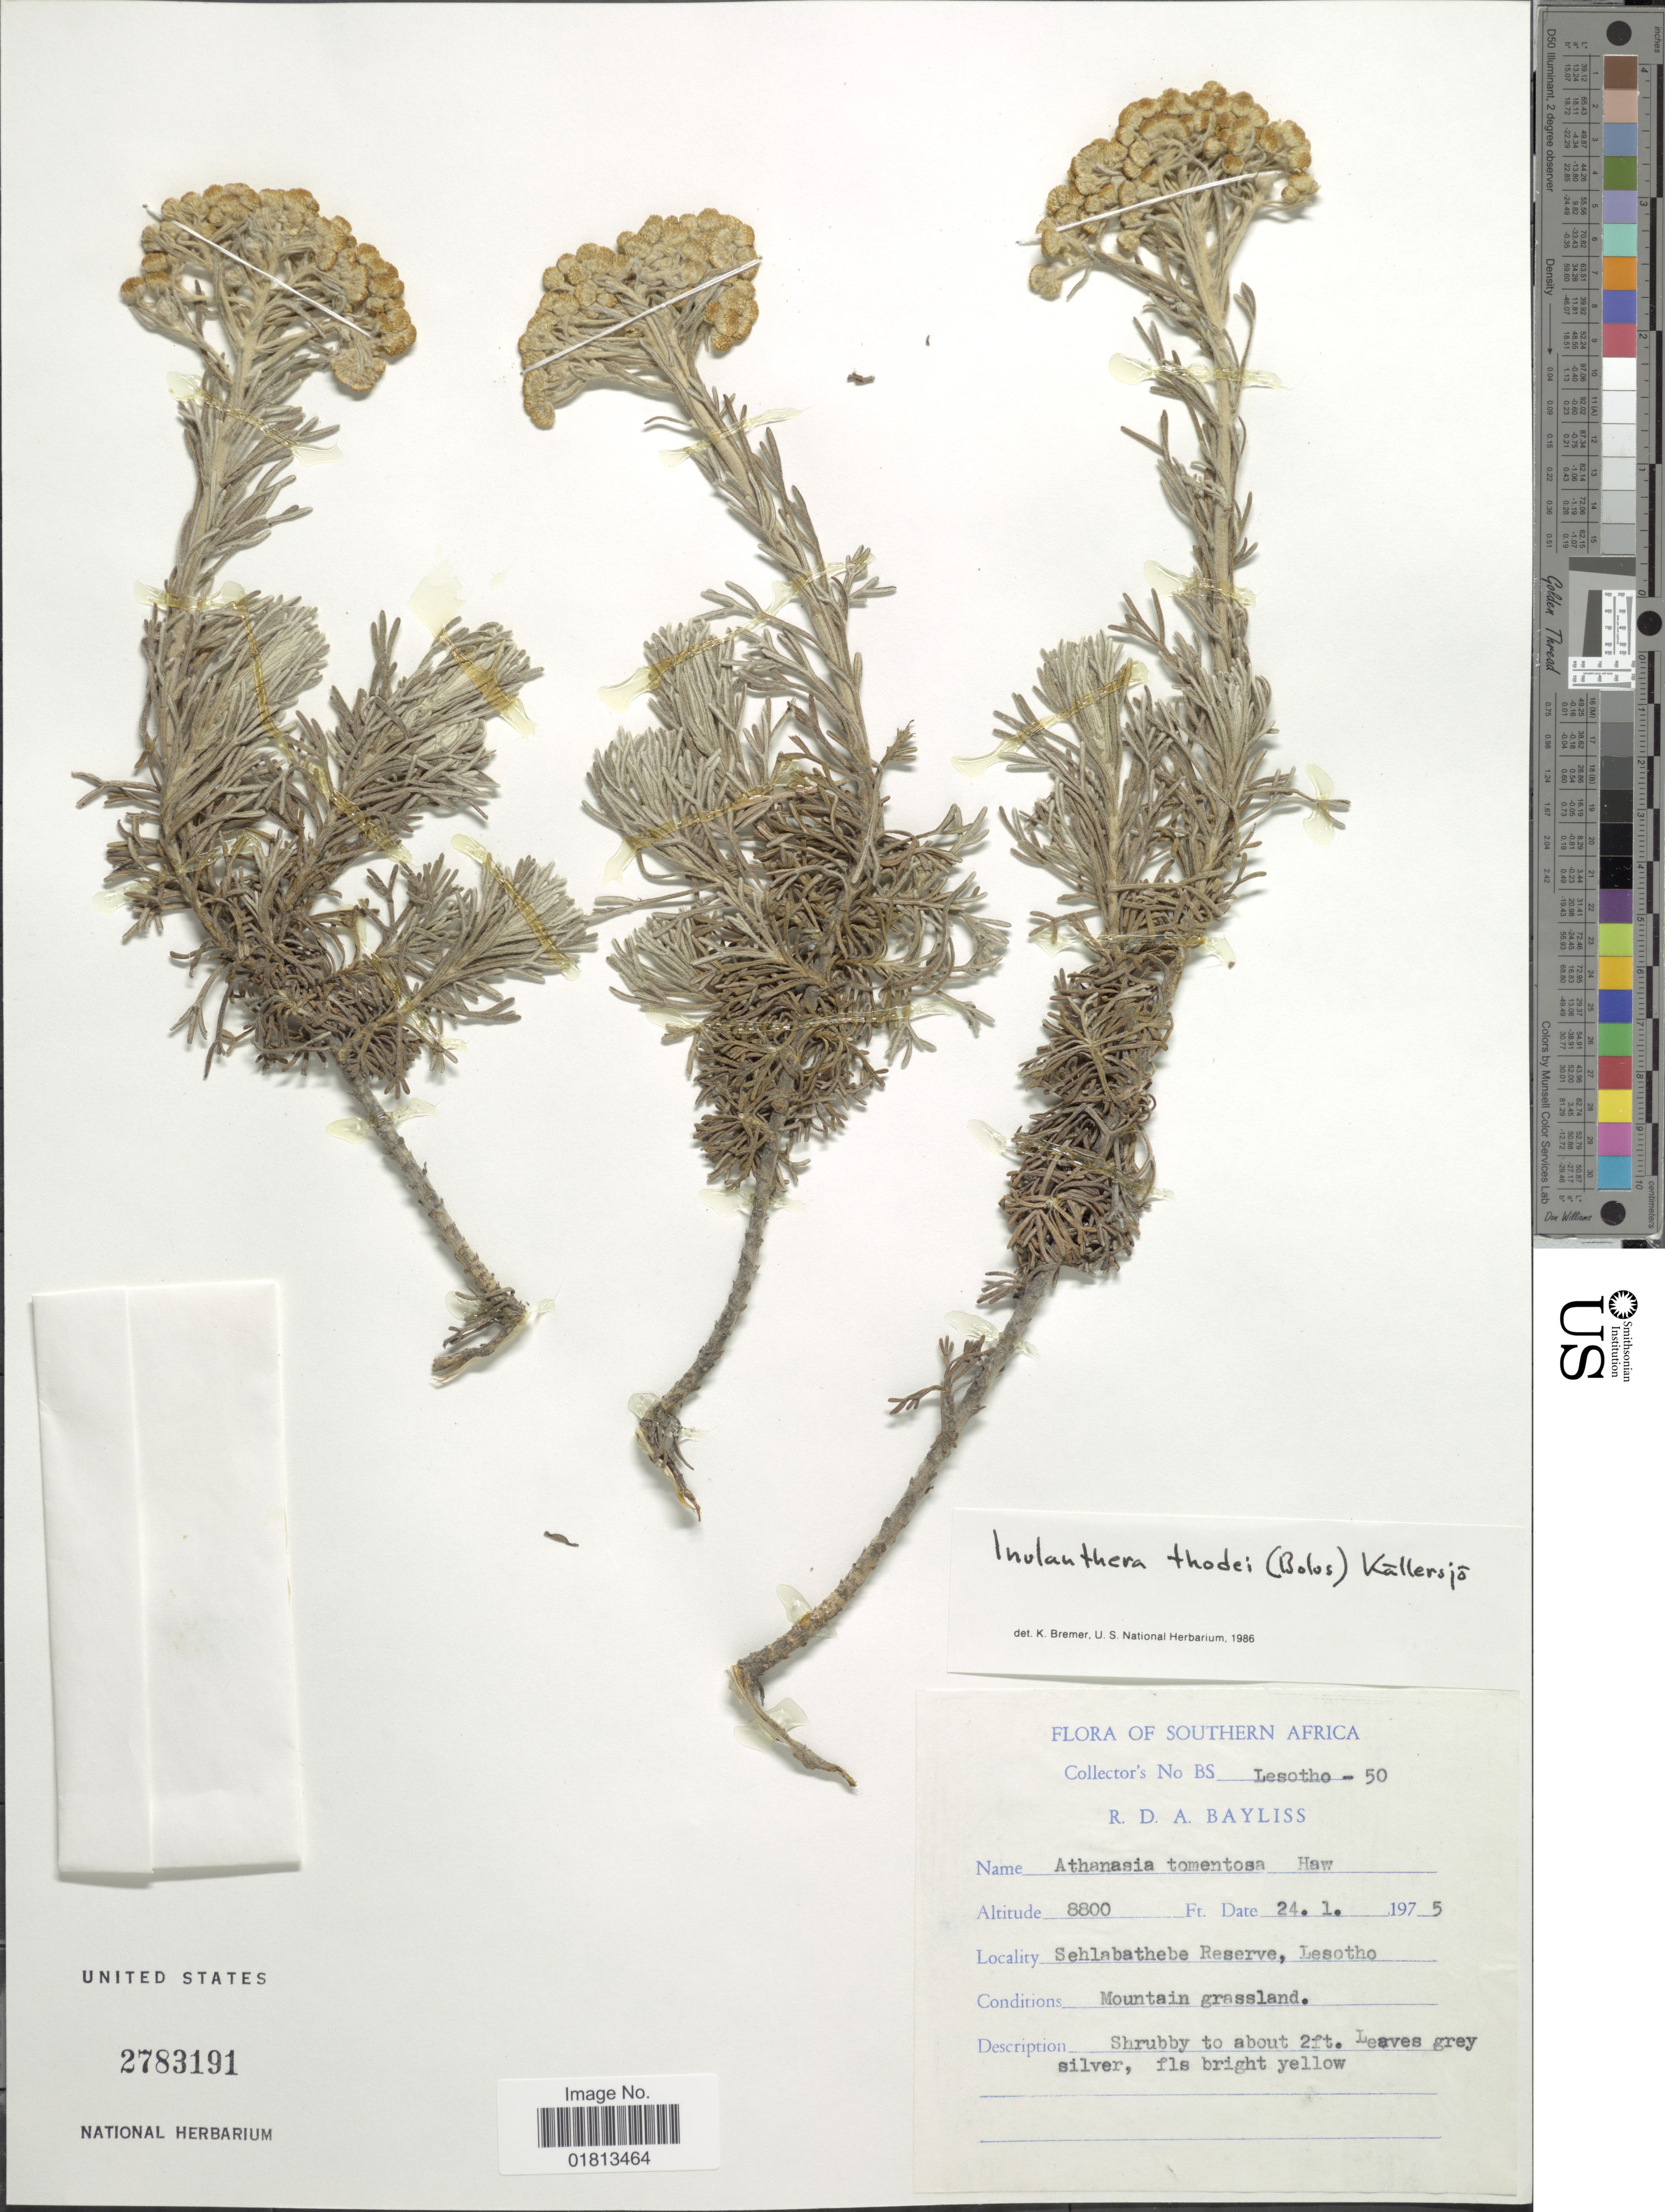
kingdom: Plantae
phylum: Tracheophyta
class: Magnoliopsida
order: Asterales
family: Asteraceae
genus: Inulanthera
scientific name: Inulanthera thodei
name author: (Bolus) Källersjö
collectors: R. Bayliss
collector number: BS 50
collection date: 1975-01-24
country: Lesotho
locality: Southern Africa, Sehlabathebe Reserve, Lesotho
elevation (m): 2682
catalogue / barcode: US 2783191